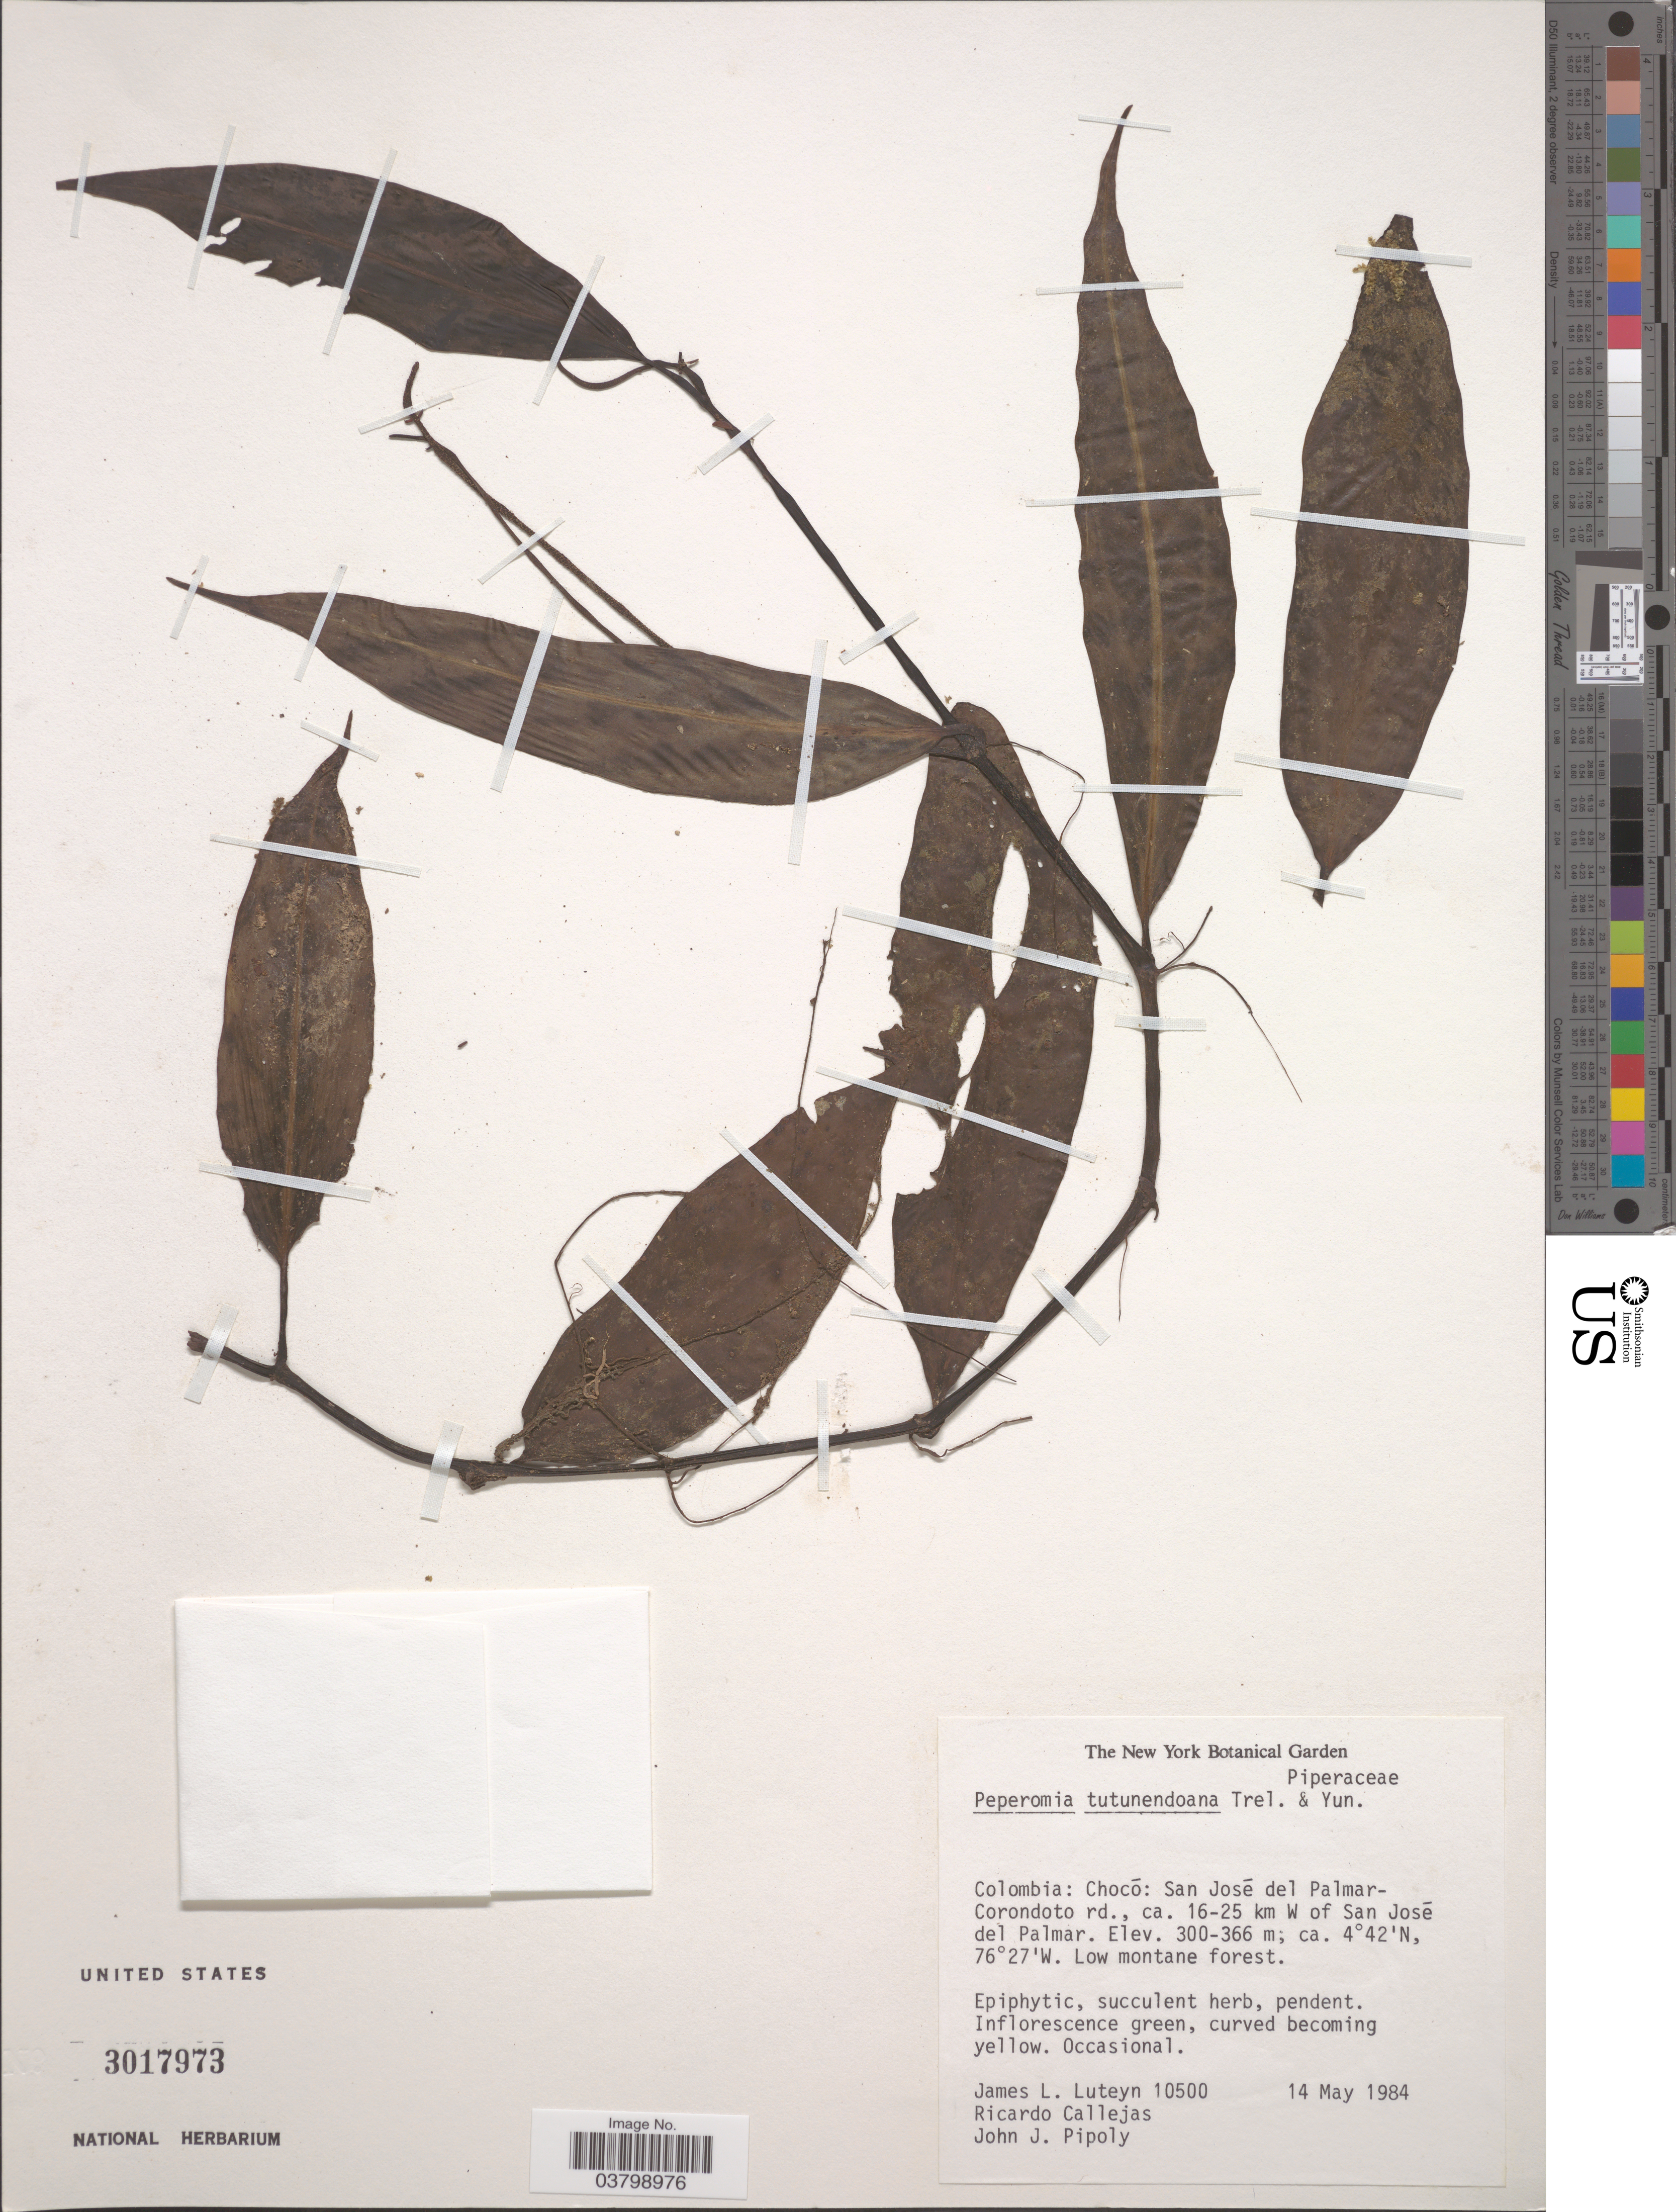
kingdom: Plantae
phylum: Tracheophyta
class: Magnoliopsida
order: Piperales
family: Piperaceae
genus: Peperomia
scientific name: Peperomia tutunendoana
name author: Trel. & Yunck.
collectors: J. Luteyn, R. Callejas & J. J. Pipoly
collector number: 10500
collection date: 1984-05-14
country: Colombia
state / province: Chocó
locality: San José del Palmar-Corondoto rd., ca. 16-25 km W of San José del Palmar.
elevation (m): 300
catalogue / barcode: US 3017973